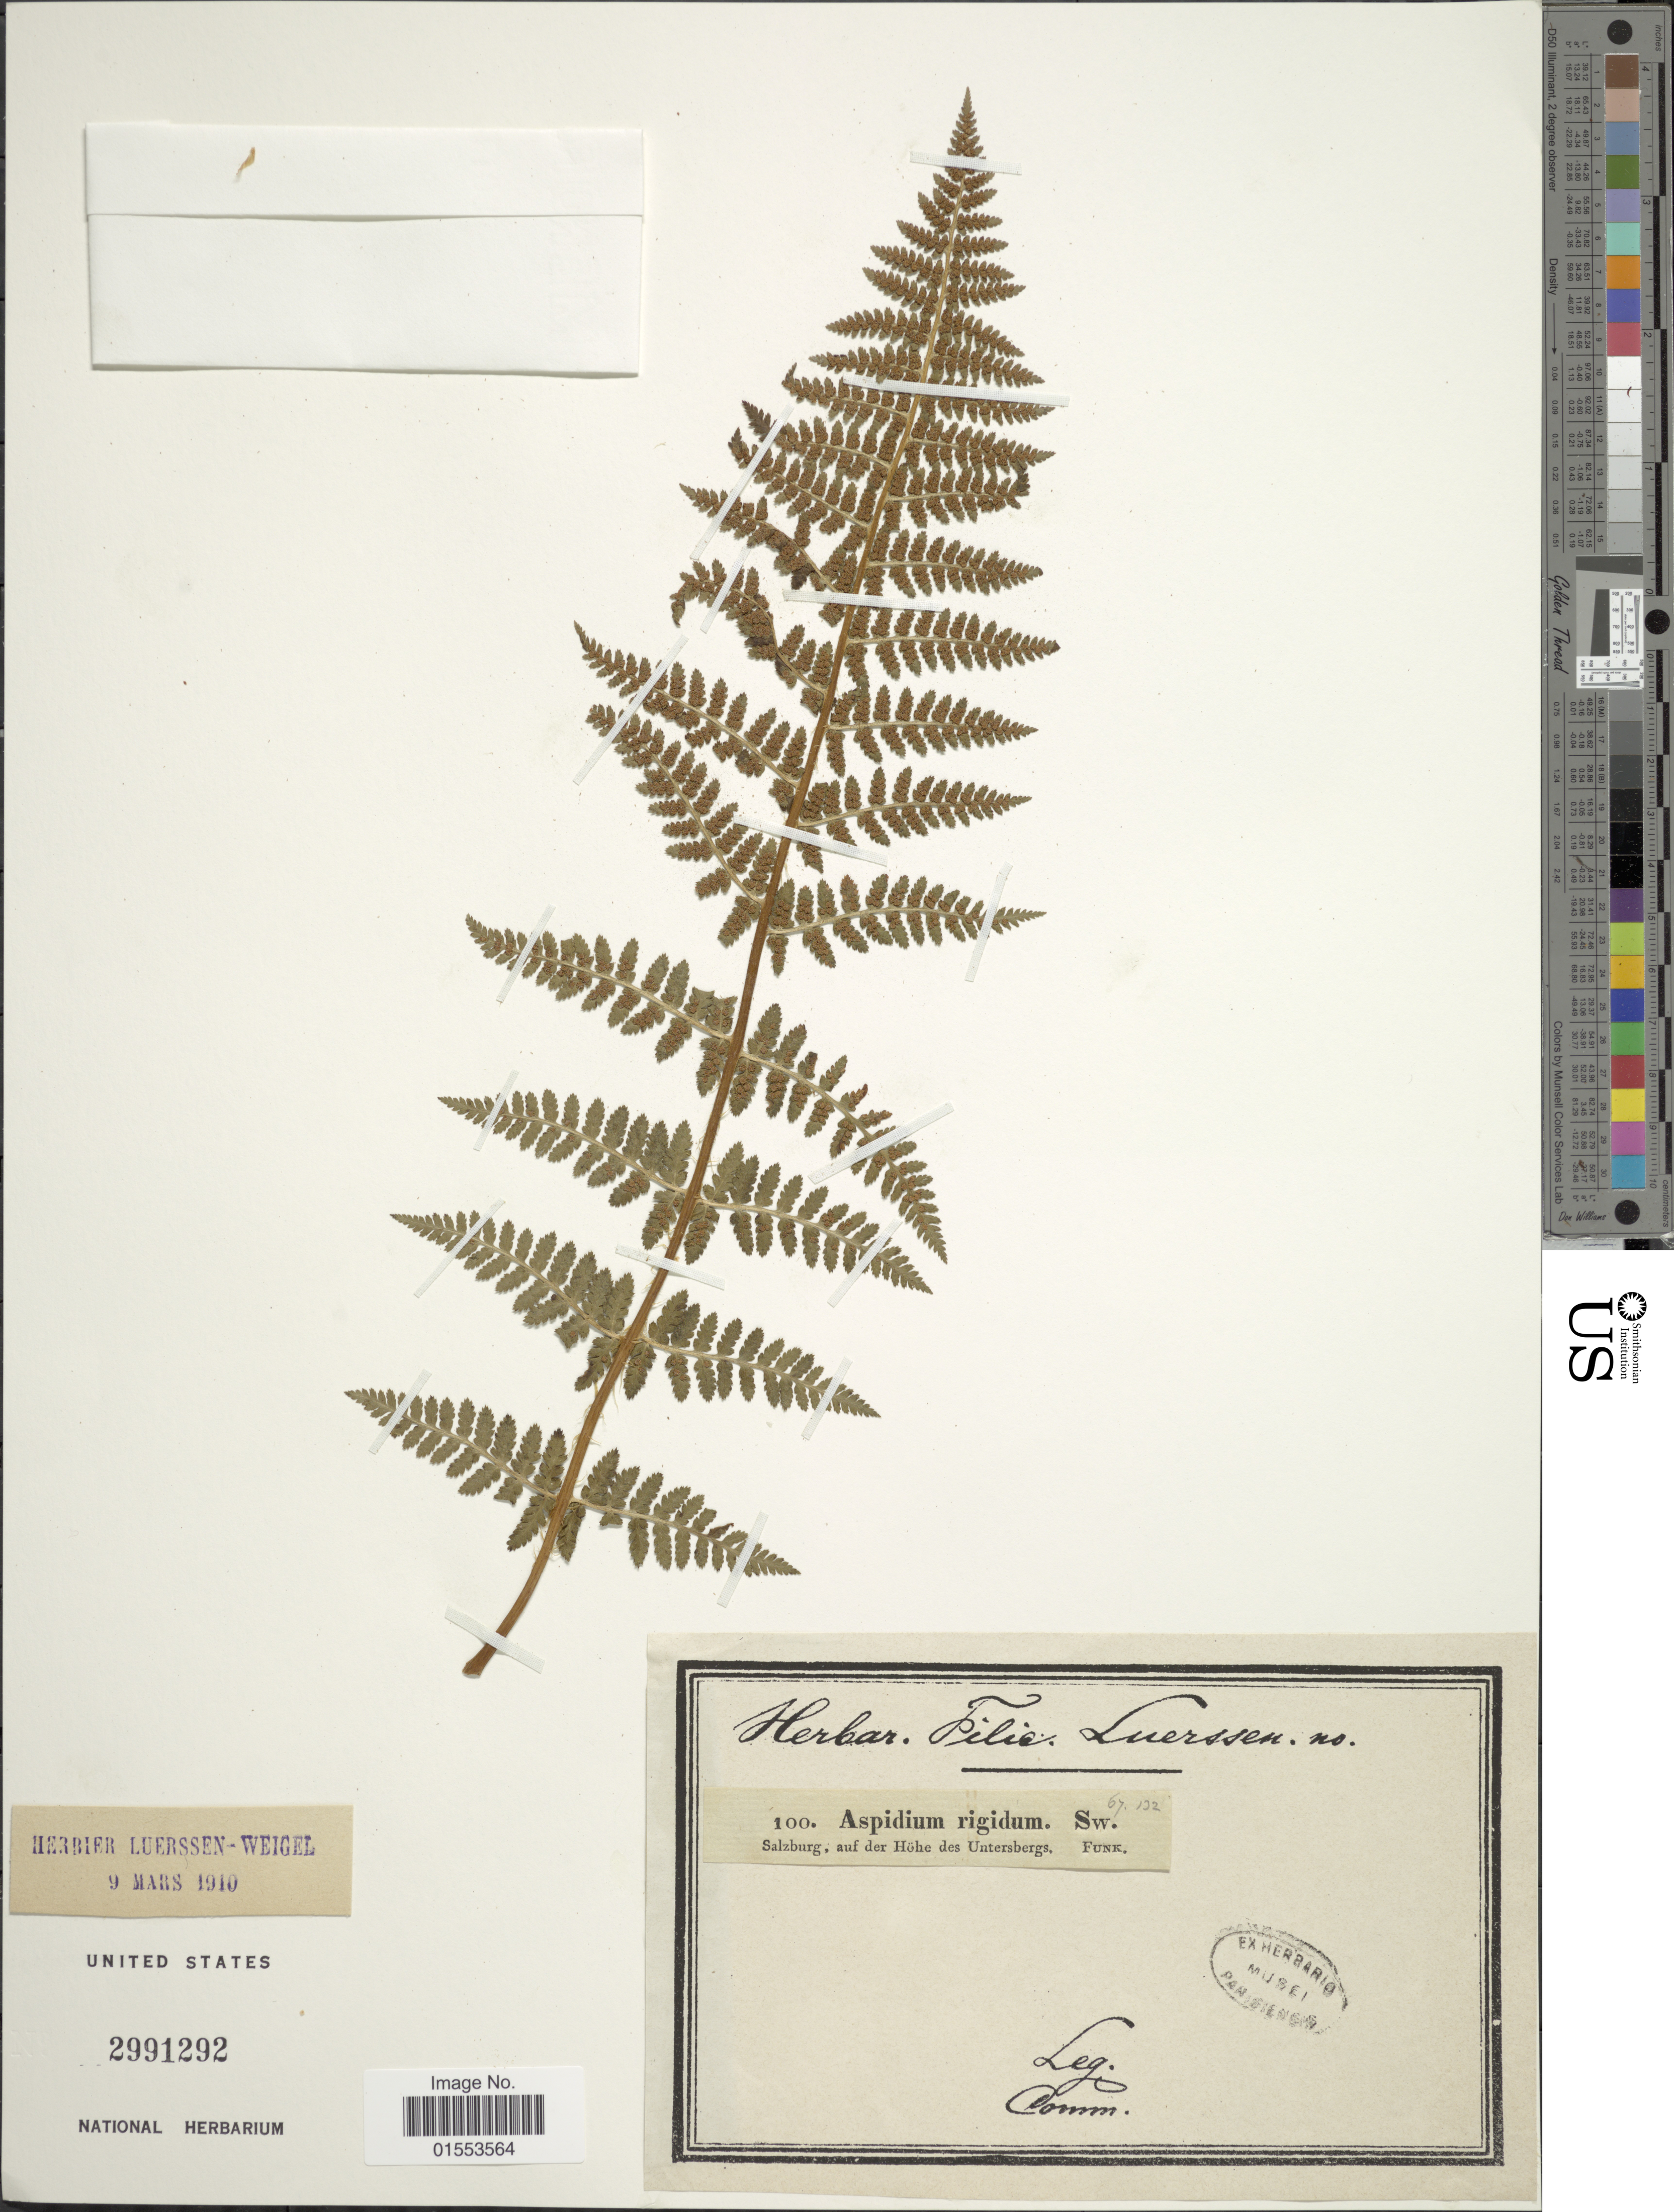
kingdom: Plantae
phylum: Tracheophyta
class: Polypodiopsida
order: Polypodiales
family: Dryopteridaceae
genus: Dryopteris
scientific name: Dryopteris rigida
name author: Underw.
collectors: -. Funk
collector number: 100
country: Austria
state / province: Salzburg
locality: Salzburg, auf der Hohe des Untersbergs.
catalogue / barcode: US 2991292